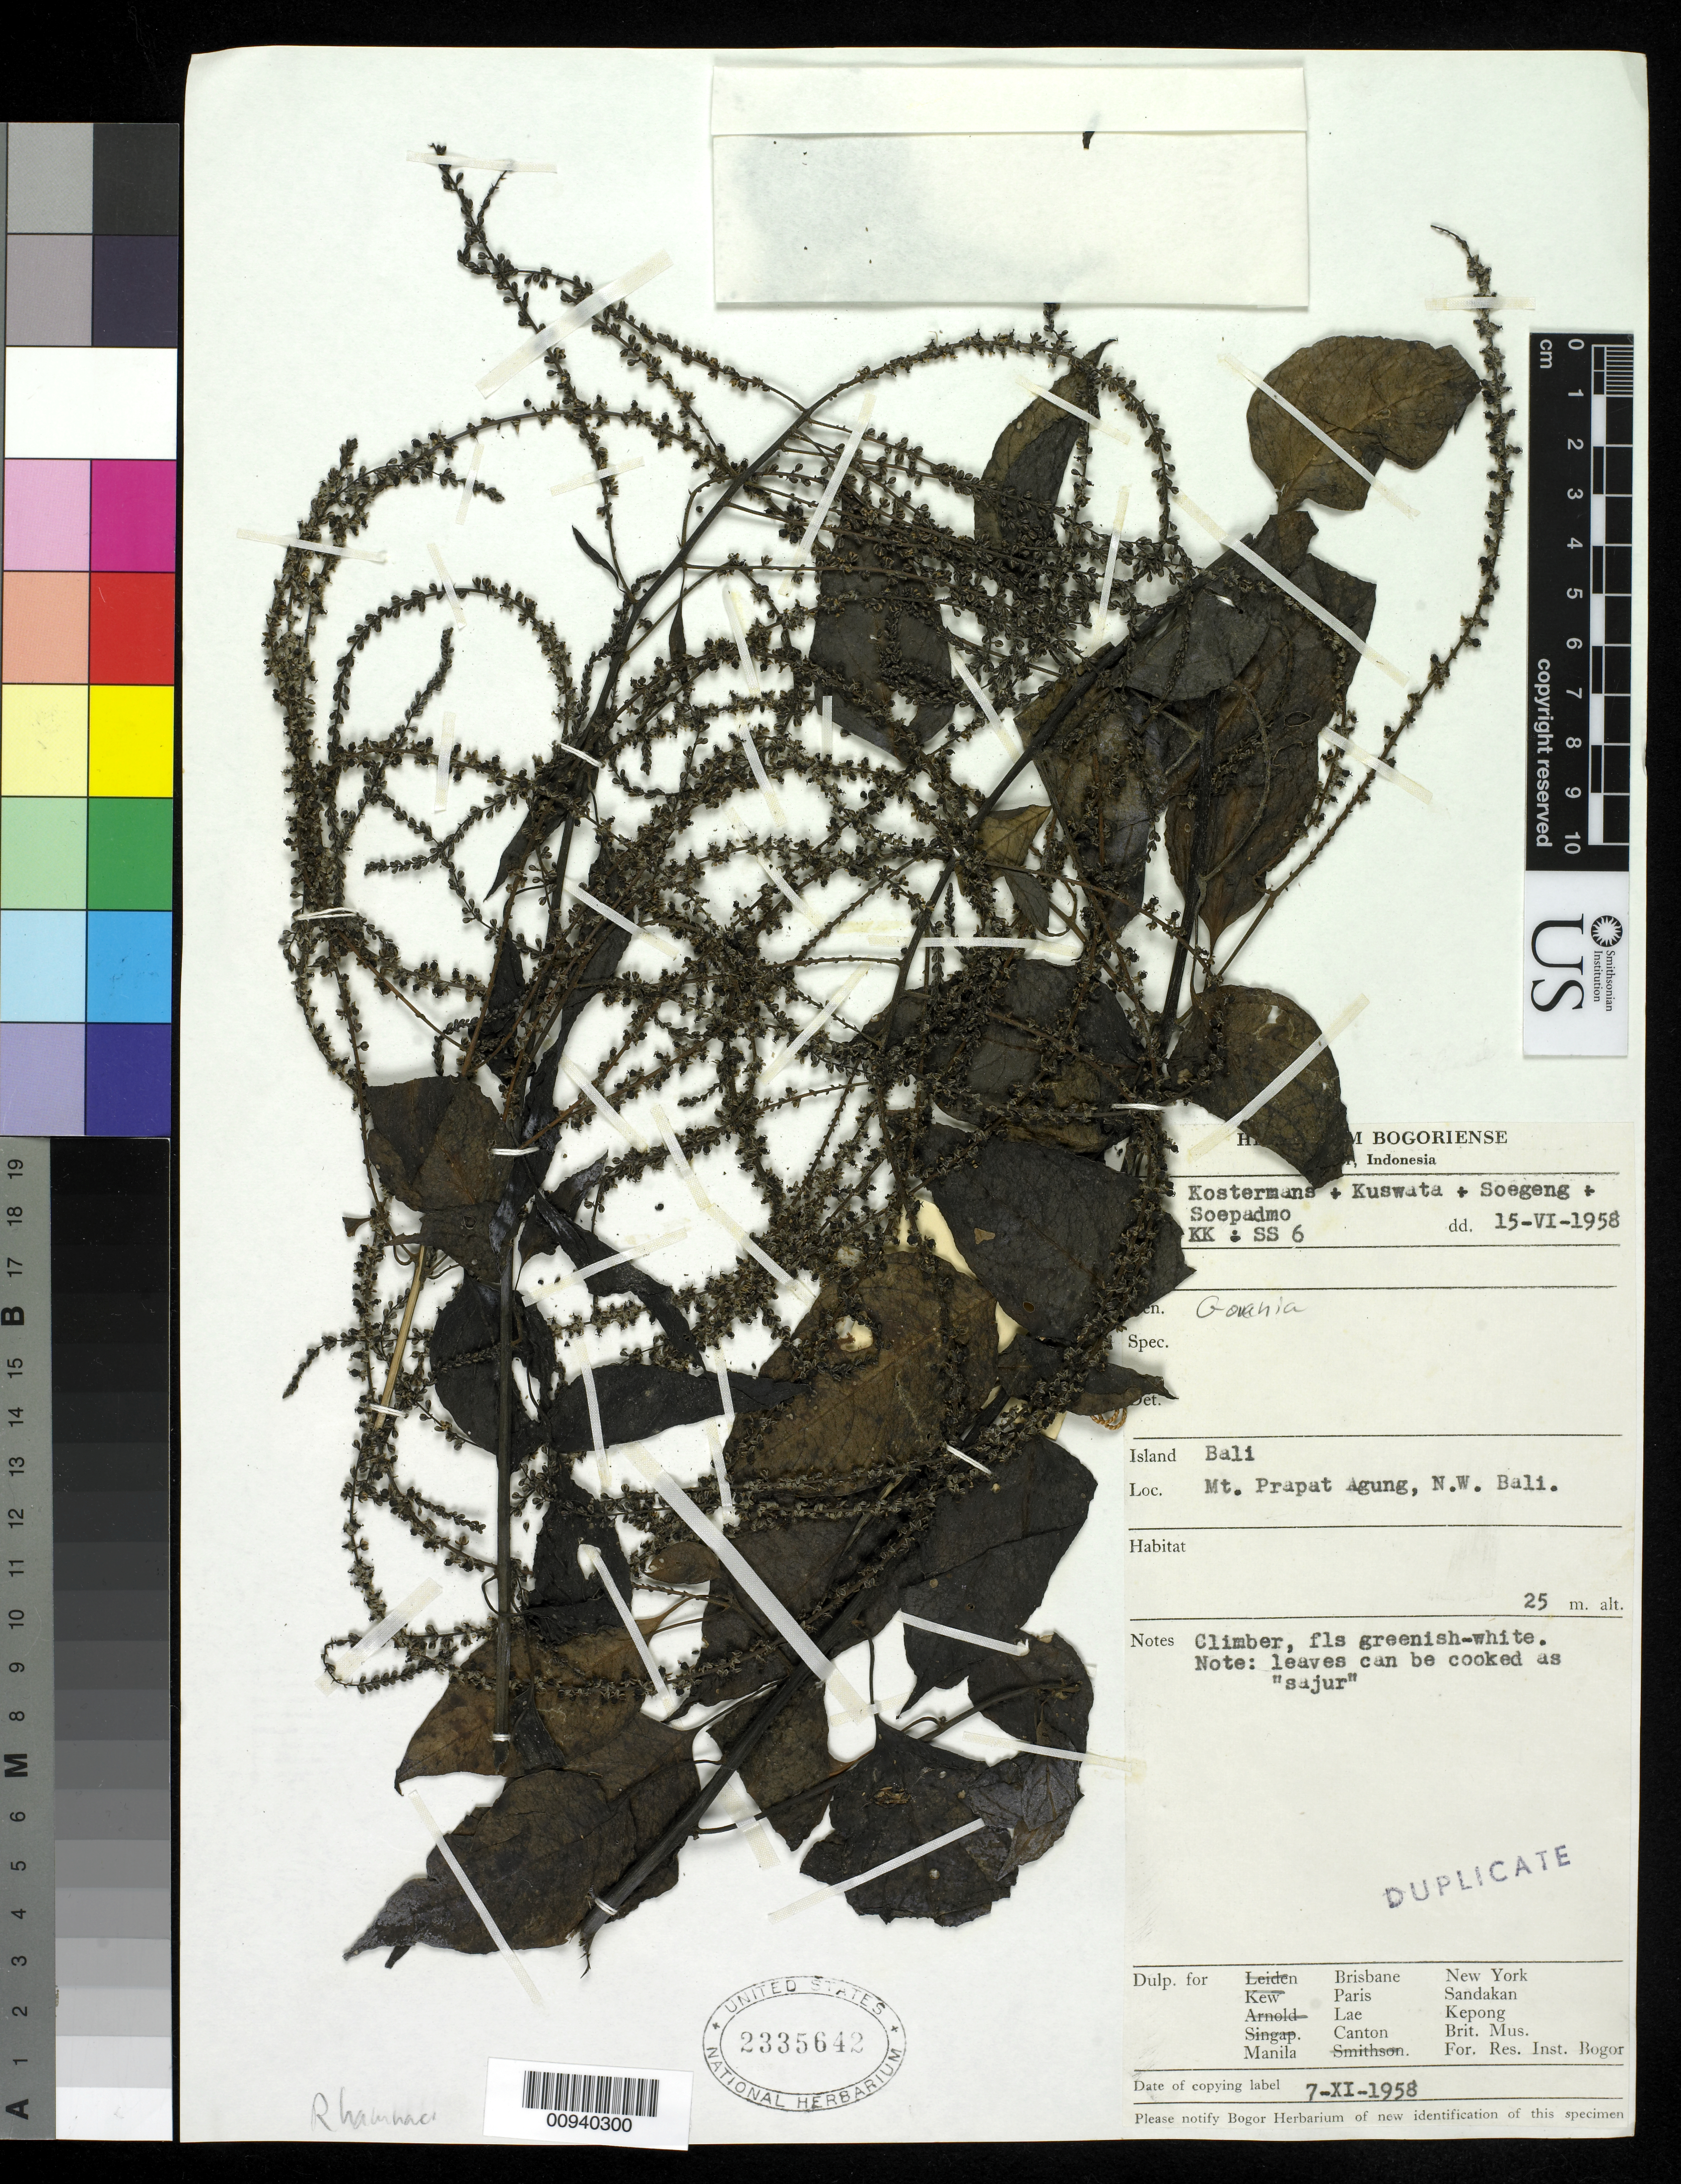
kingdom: Plantae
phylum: Tracheophyta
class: Magnoliopsida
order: Rosales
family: Rhamnaceae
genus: Gouania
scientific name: Gouania sp.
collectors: A. J. G. Kostermans, K. Kartawinata, W. Soegeng-Reksodihardjo & E. Soepadmo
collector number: KK SS 6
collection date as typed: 15 Jun 1958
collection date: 1958-06-15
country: Indonesia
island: Bali I.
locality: Mt. Prapat Agung, NW Bali.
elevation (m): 25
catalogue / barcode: US 2335642